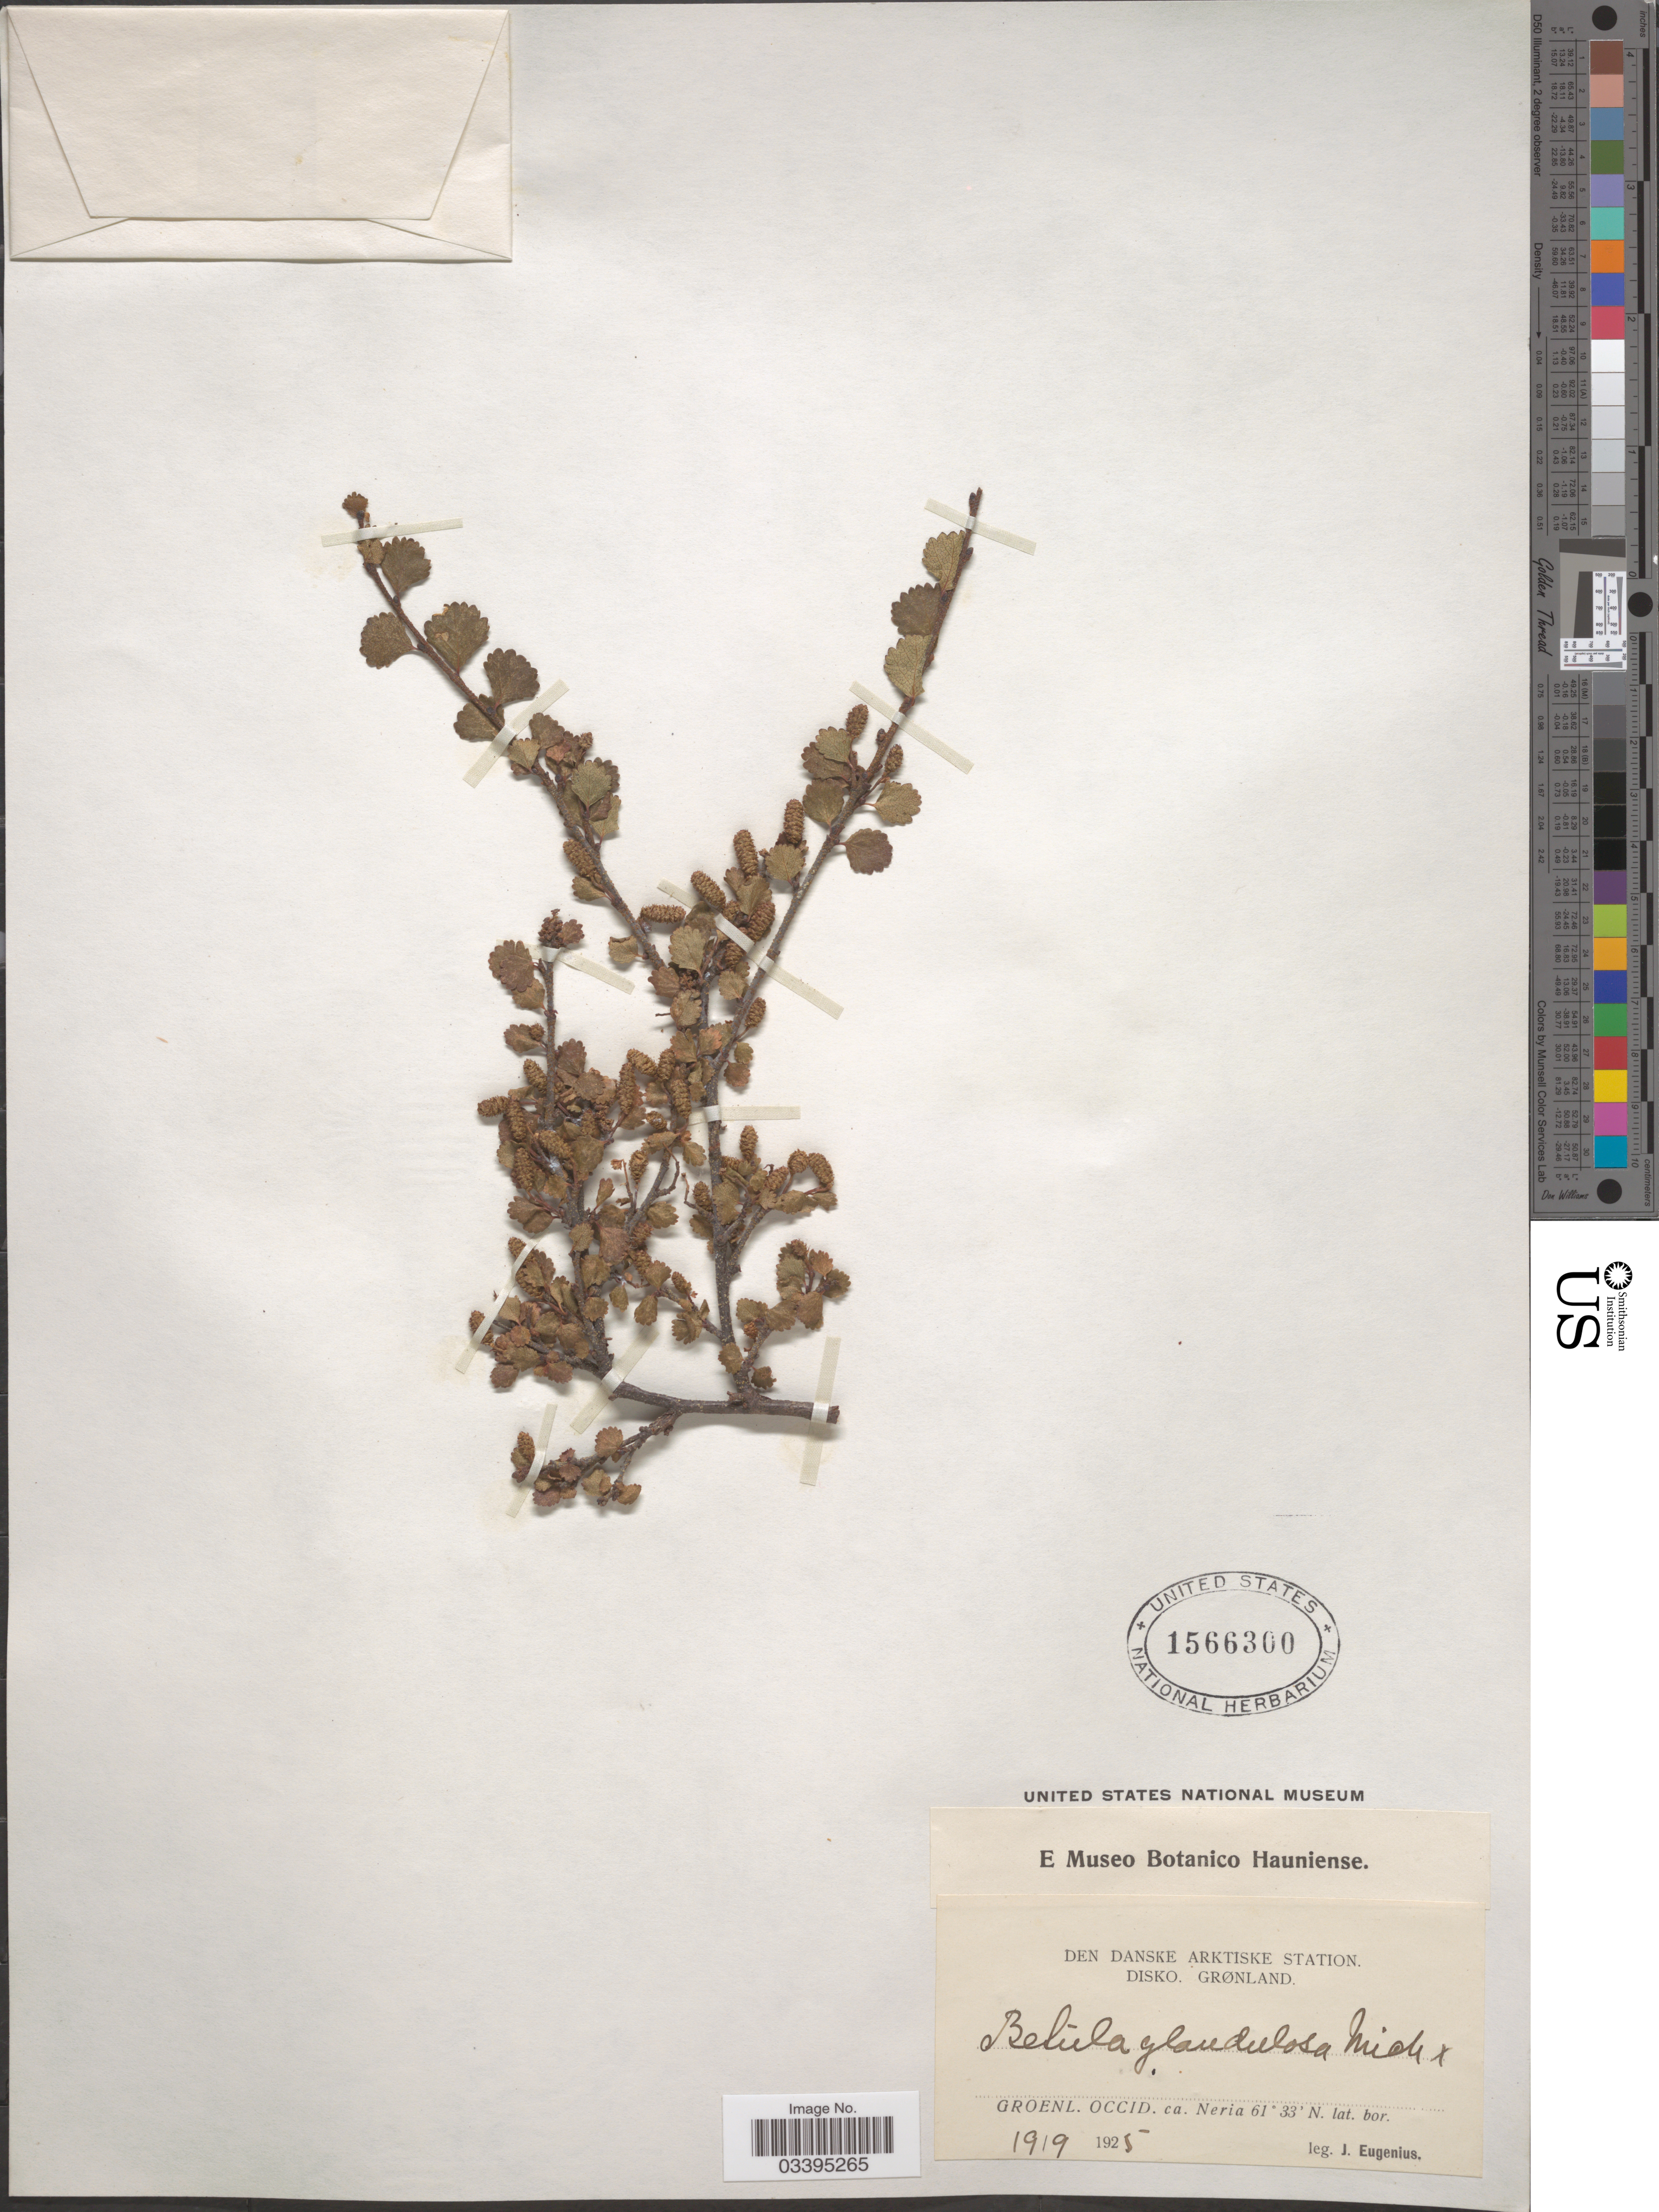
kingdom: Plantae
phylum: Tracheophyta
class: Magnoliopsida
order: Fagales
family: Betulaceae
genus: Betula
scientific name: Betula glandulosa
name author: Michx.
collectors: J. Eugenius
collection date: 1925-09-19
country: Greenland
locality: Den Danske Arktiske Station. Disko. [unsure placement] Groenl. Occid. ca. Neria.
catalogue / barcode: US 1566300